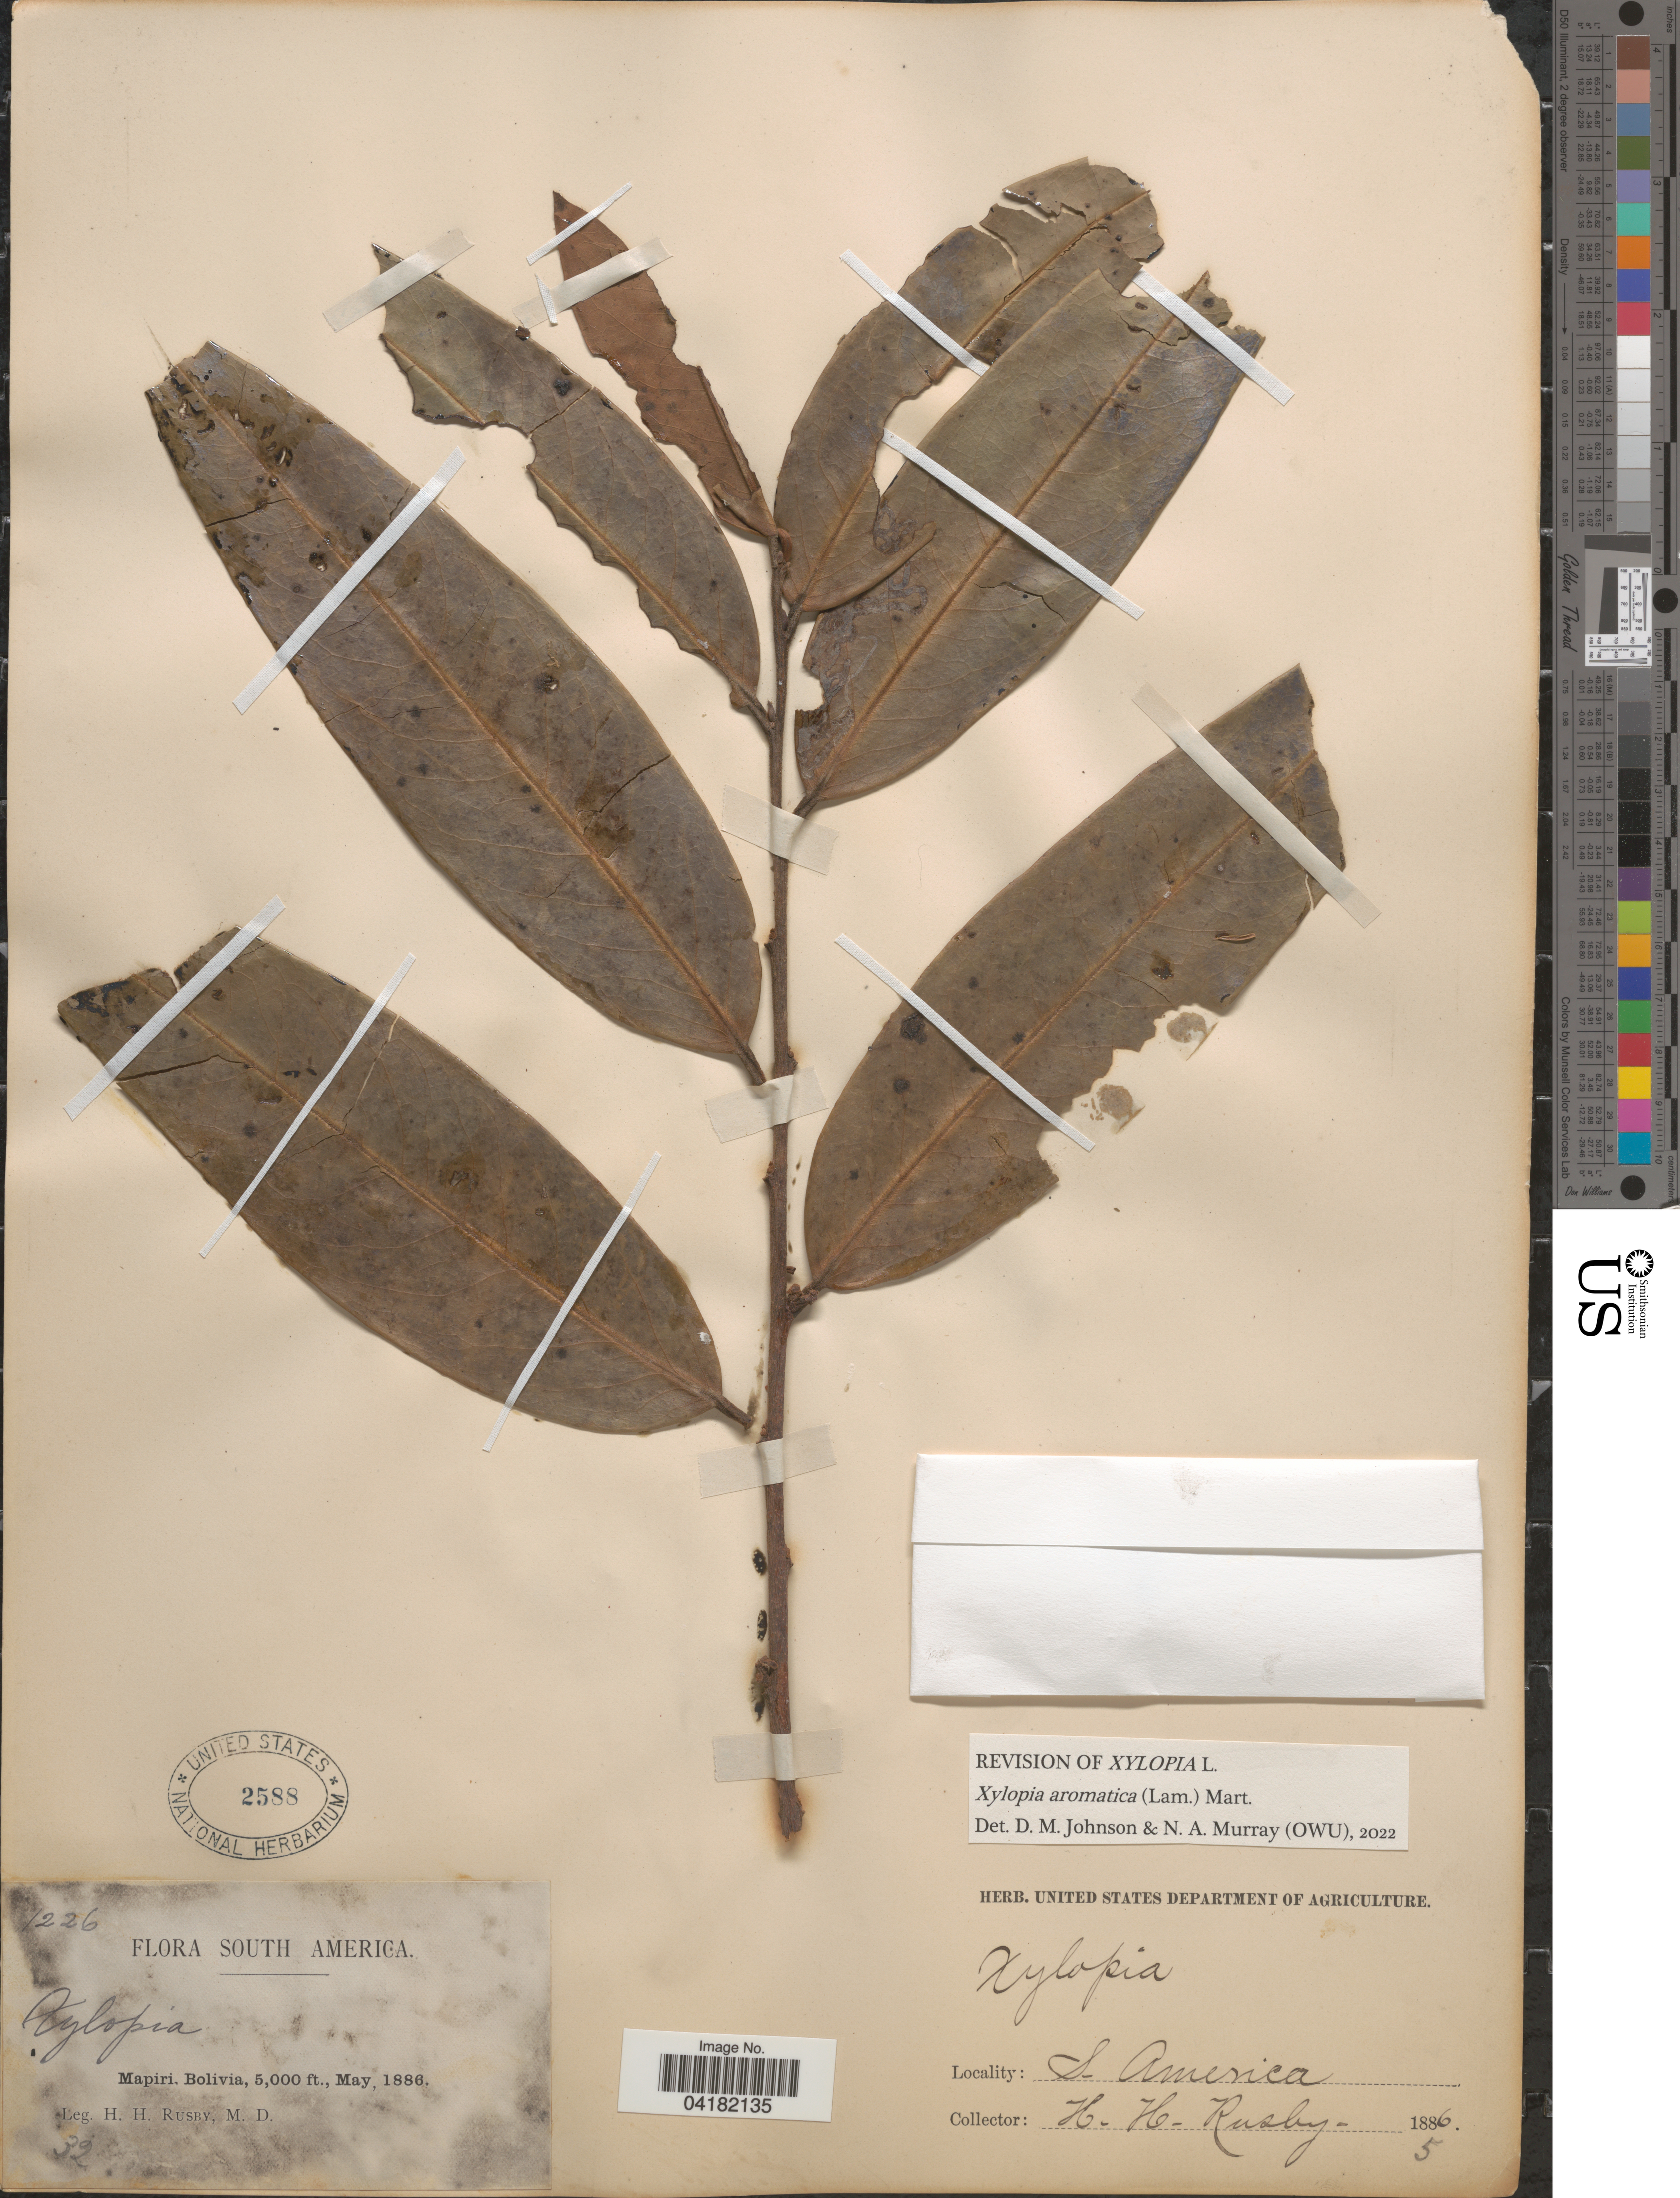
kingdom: Plantae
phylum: Tracheophyta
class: Magnoliopsida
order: Magnoliales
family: Annonaceae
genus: Xylopia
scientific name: Xylopia aromatica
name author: (Lam.) Mart.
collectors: H. H. Rusby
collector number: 1226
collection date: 1886-05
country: Bolivia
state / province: La Paz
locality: Mapiri.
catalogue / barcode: US 2588